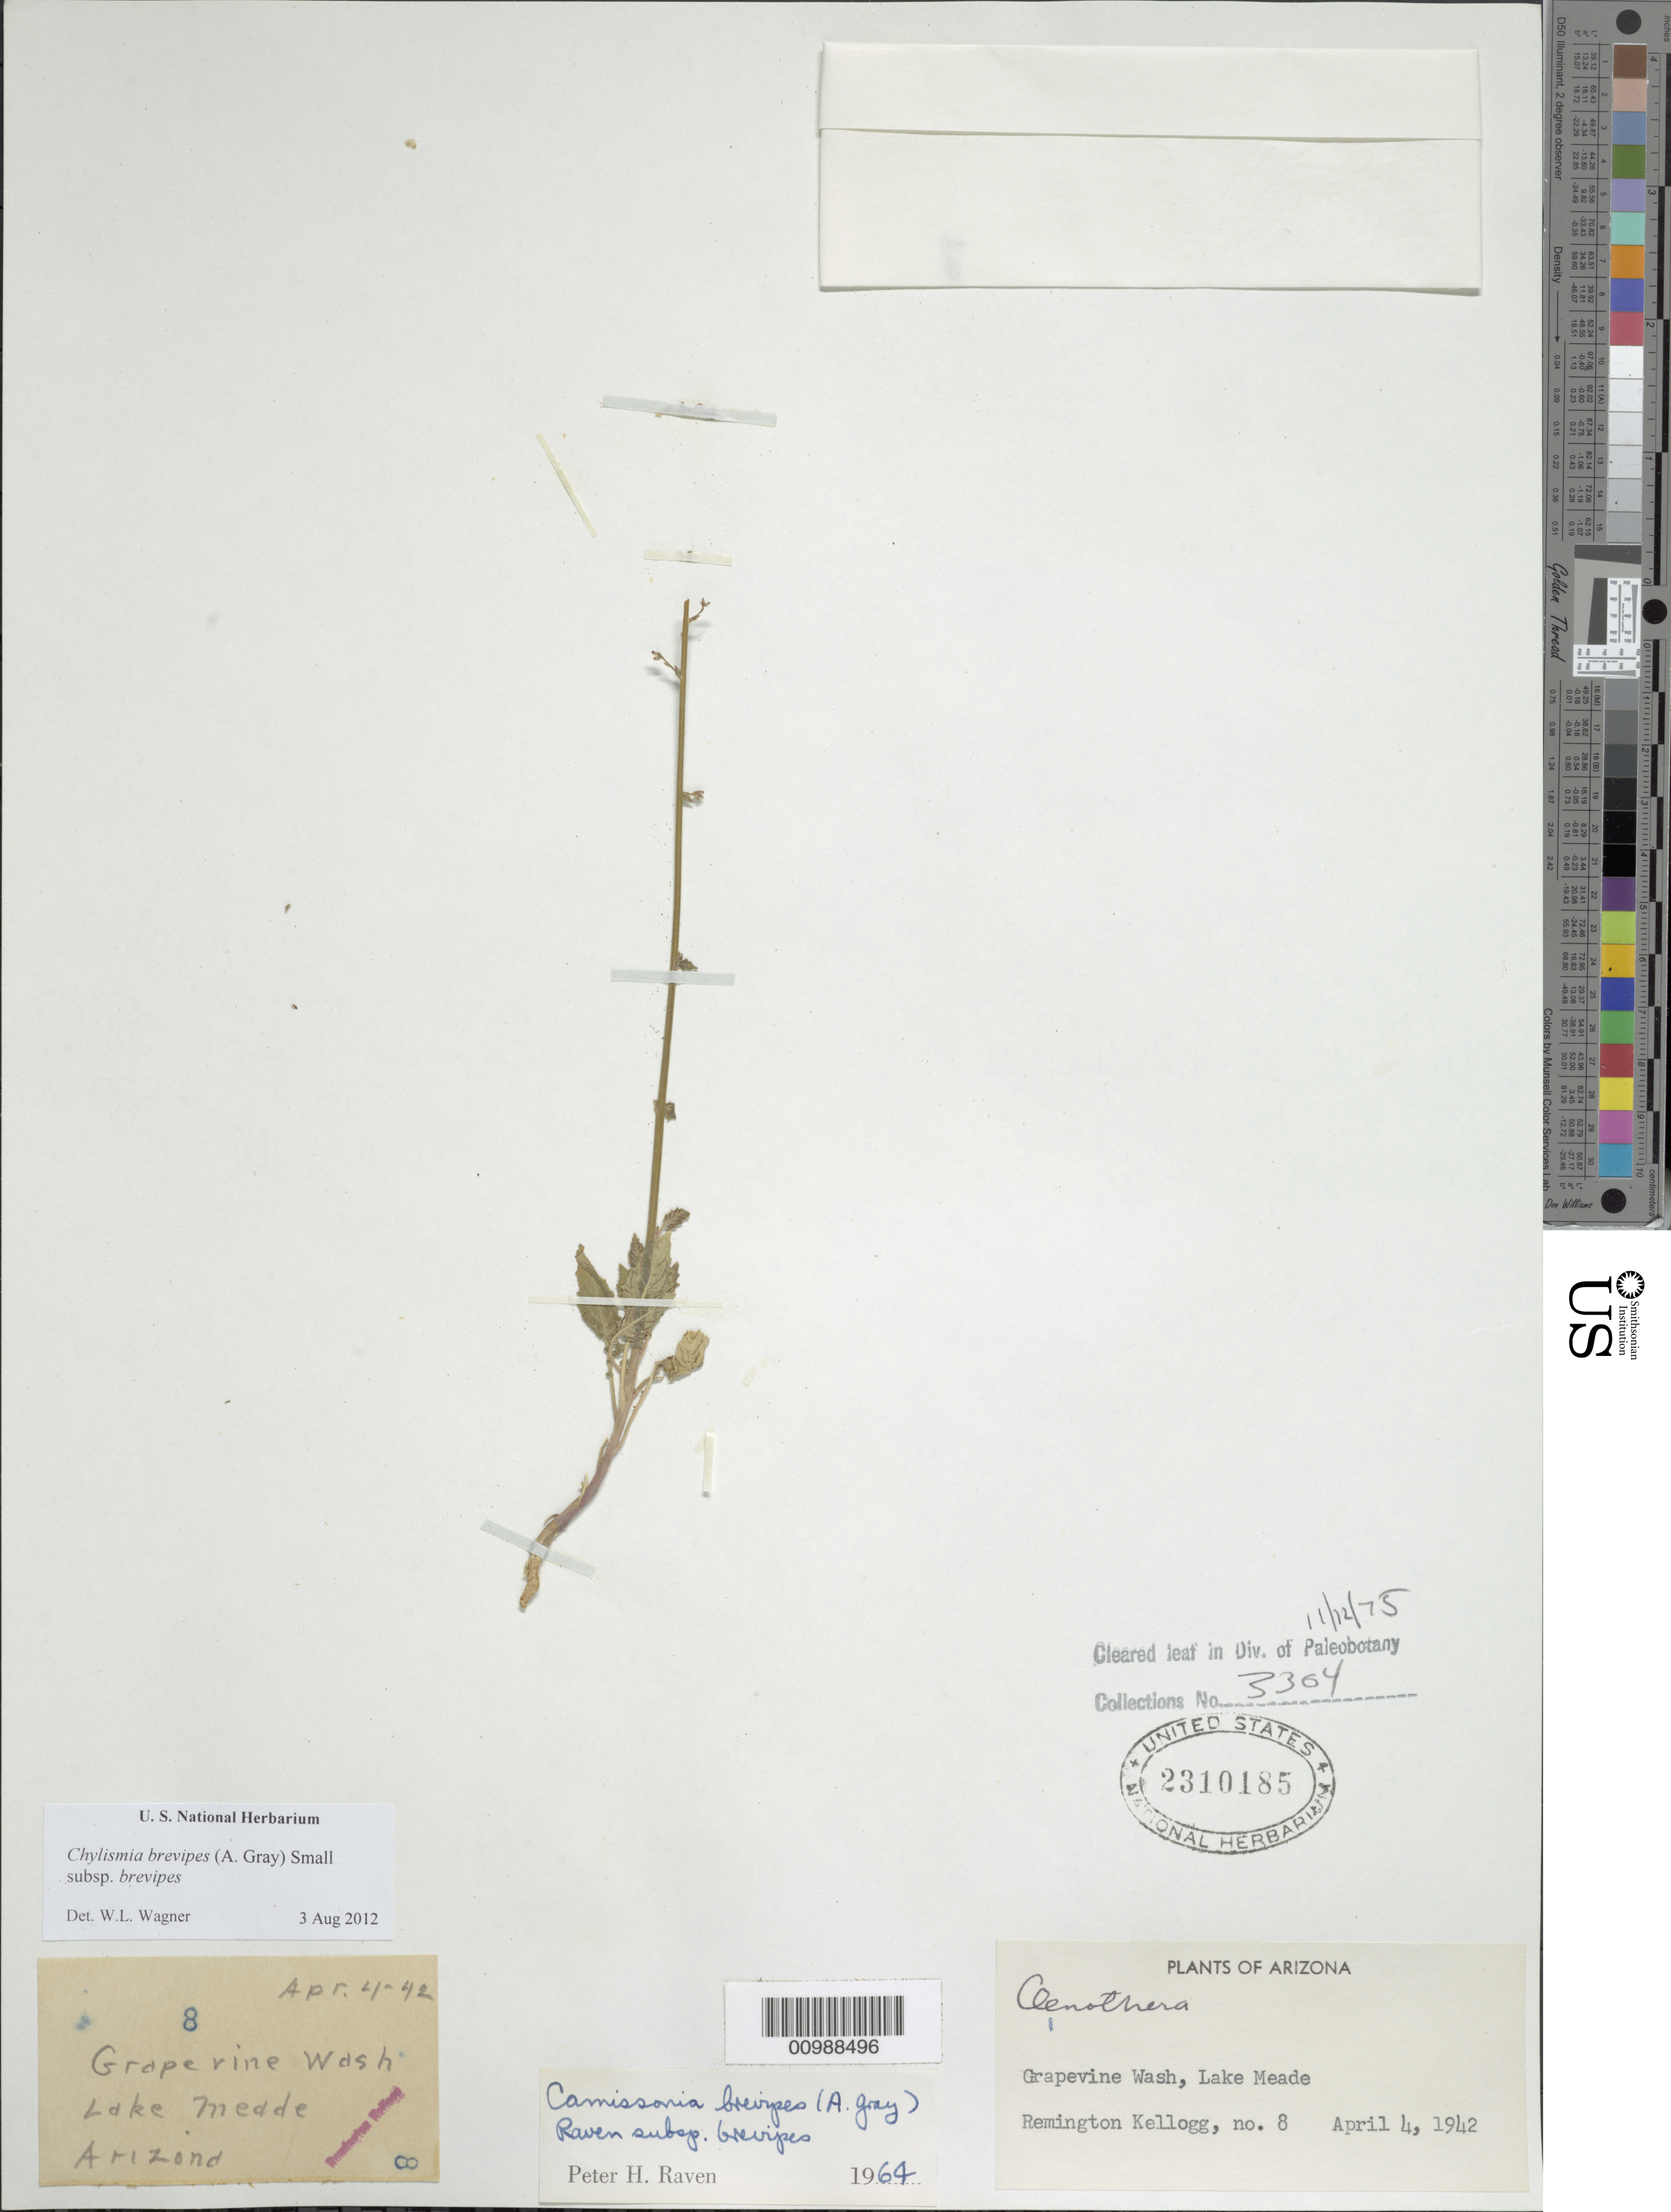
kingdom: Plantae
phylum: Tracheophyta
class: Magnoliopsida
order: Myrtales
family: Onagraceae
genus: Chylismia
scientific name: Chylismia brevipes subsp. brevipes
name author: (A. Gray) Small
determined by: Wagner, W. L., (BOT), Smithsonian Institution - National Museum of Natural History (UNITED STATES)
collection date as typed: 04 Apr 1942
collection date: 1942-04-04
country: United States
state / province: Arizona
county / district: Mohave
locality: Grapevine Wash, Lake Meade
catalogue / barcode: US 2310185